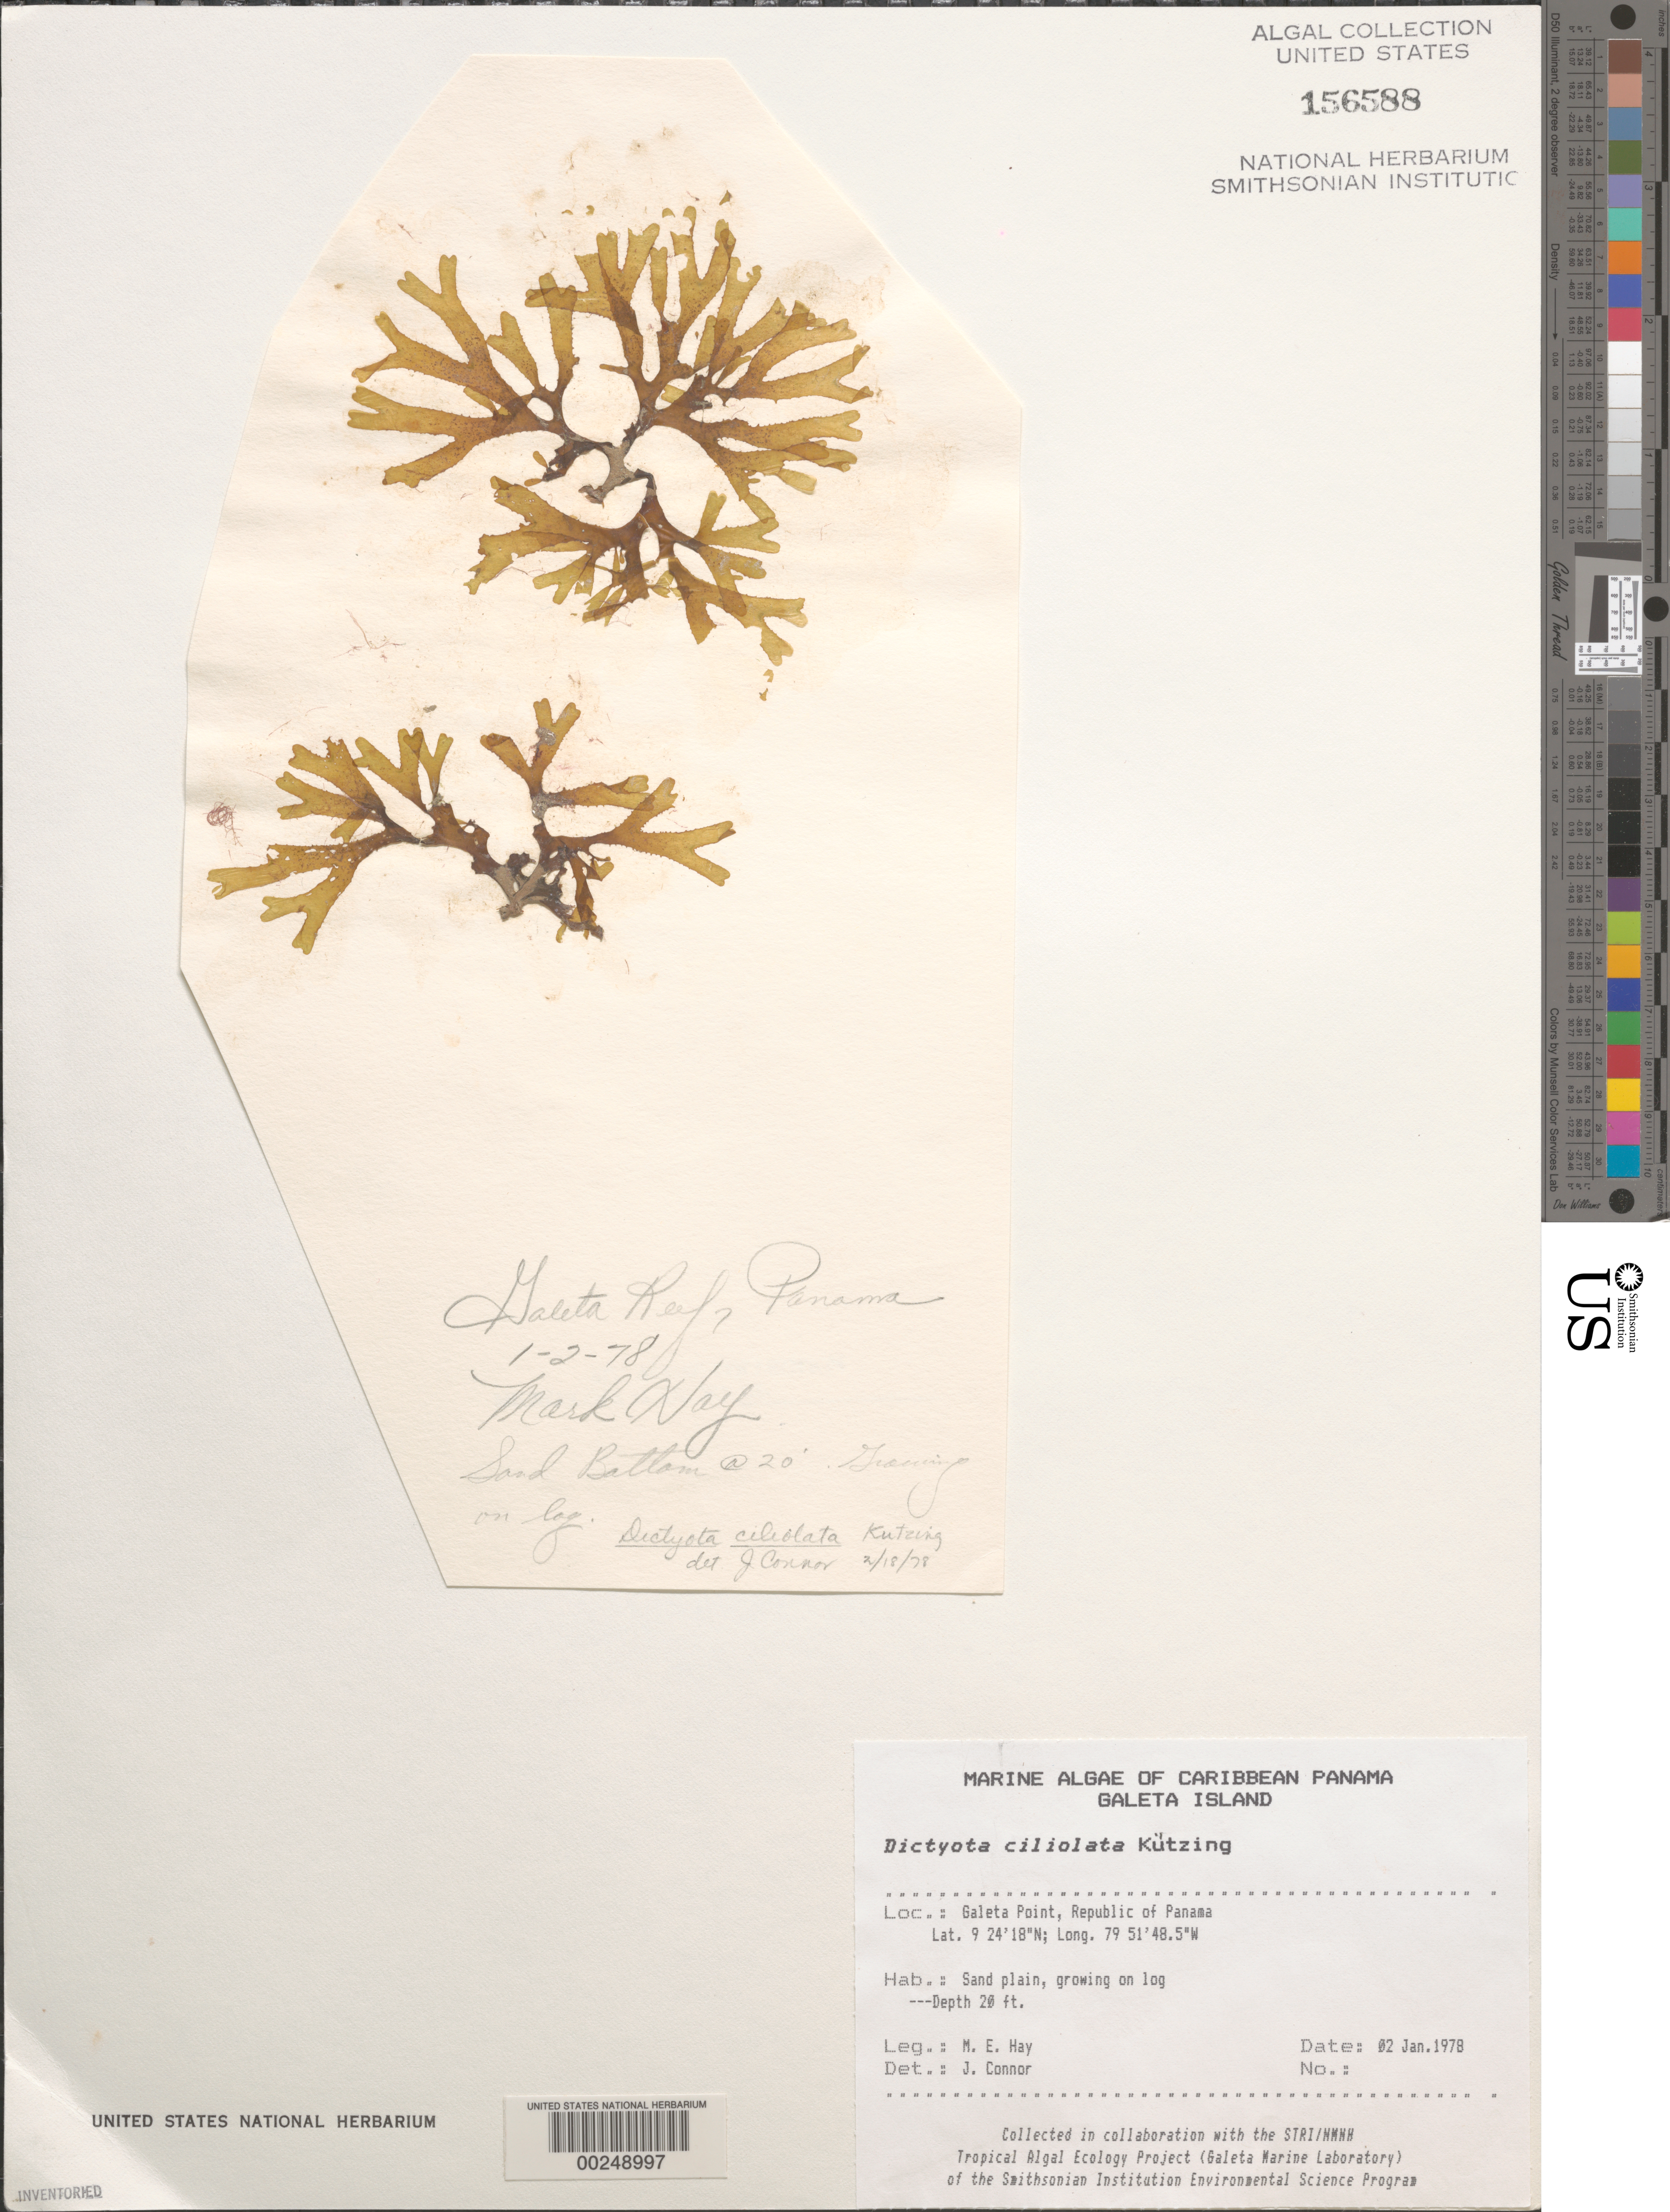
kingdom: Chromista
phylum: Ochrophyta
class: Phaeophyceae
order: Dictyotales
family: Dictyotaceae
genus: Dictyota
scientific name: Dictyota ciliolata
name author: Sond. ex Kütz.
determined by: Connor, J.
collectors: M. E. Hay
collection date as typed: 02 Jan 1978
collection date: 1978-01-02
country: Panama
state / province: Colón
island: Galeta Island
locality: Galeta Point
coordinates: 9 24' 18" N, 79 51' 48.5" W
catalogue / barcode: US 156588